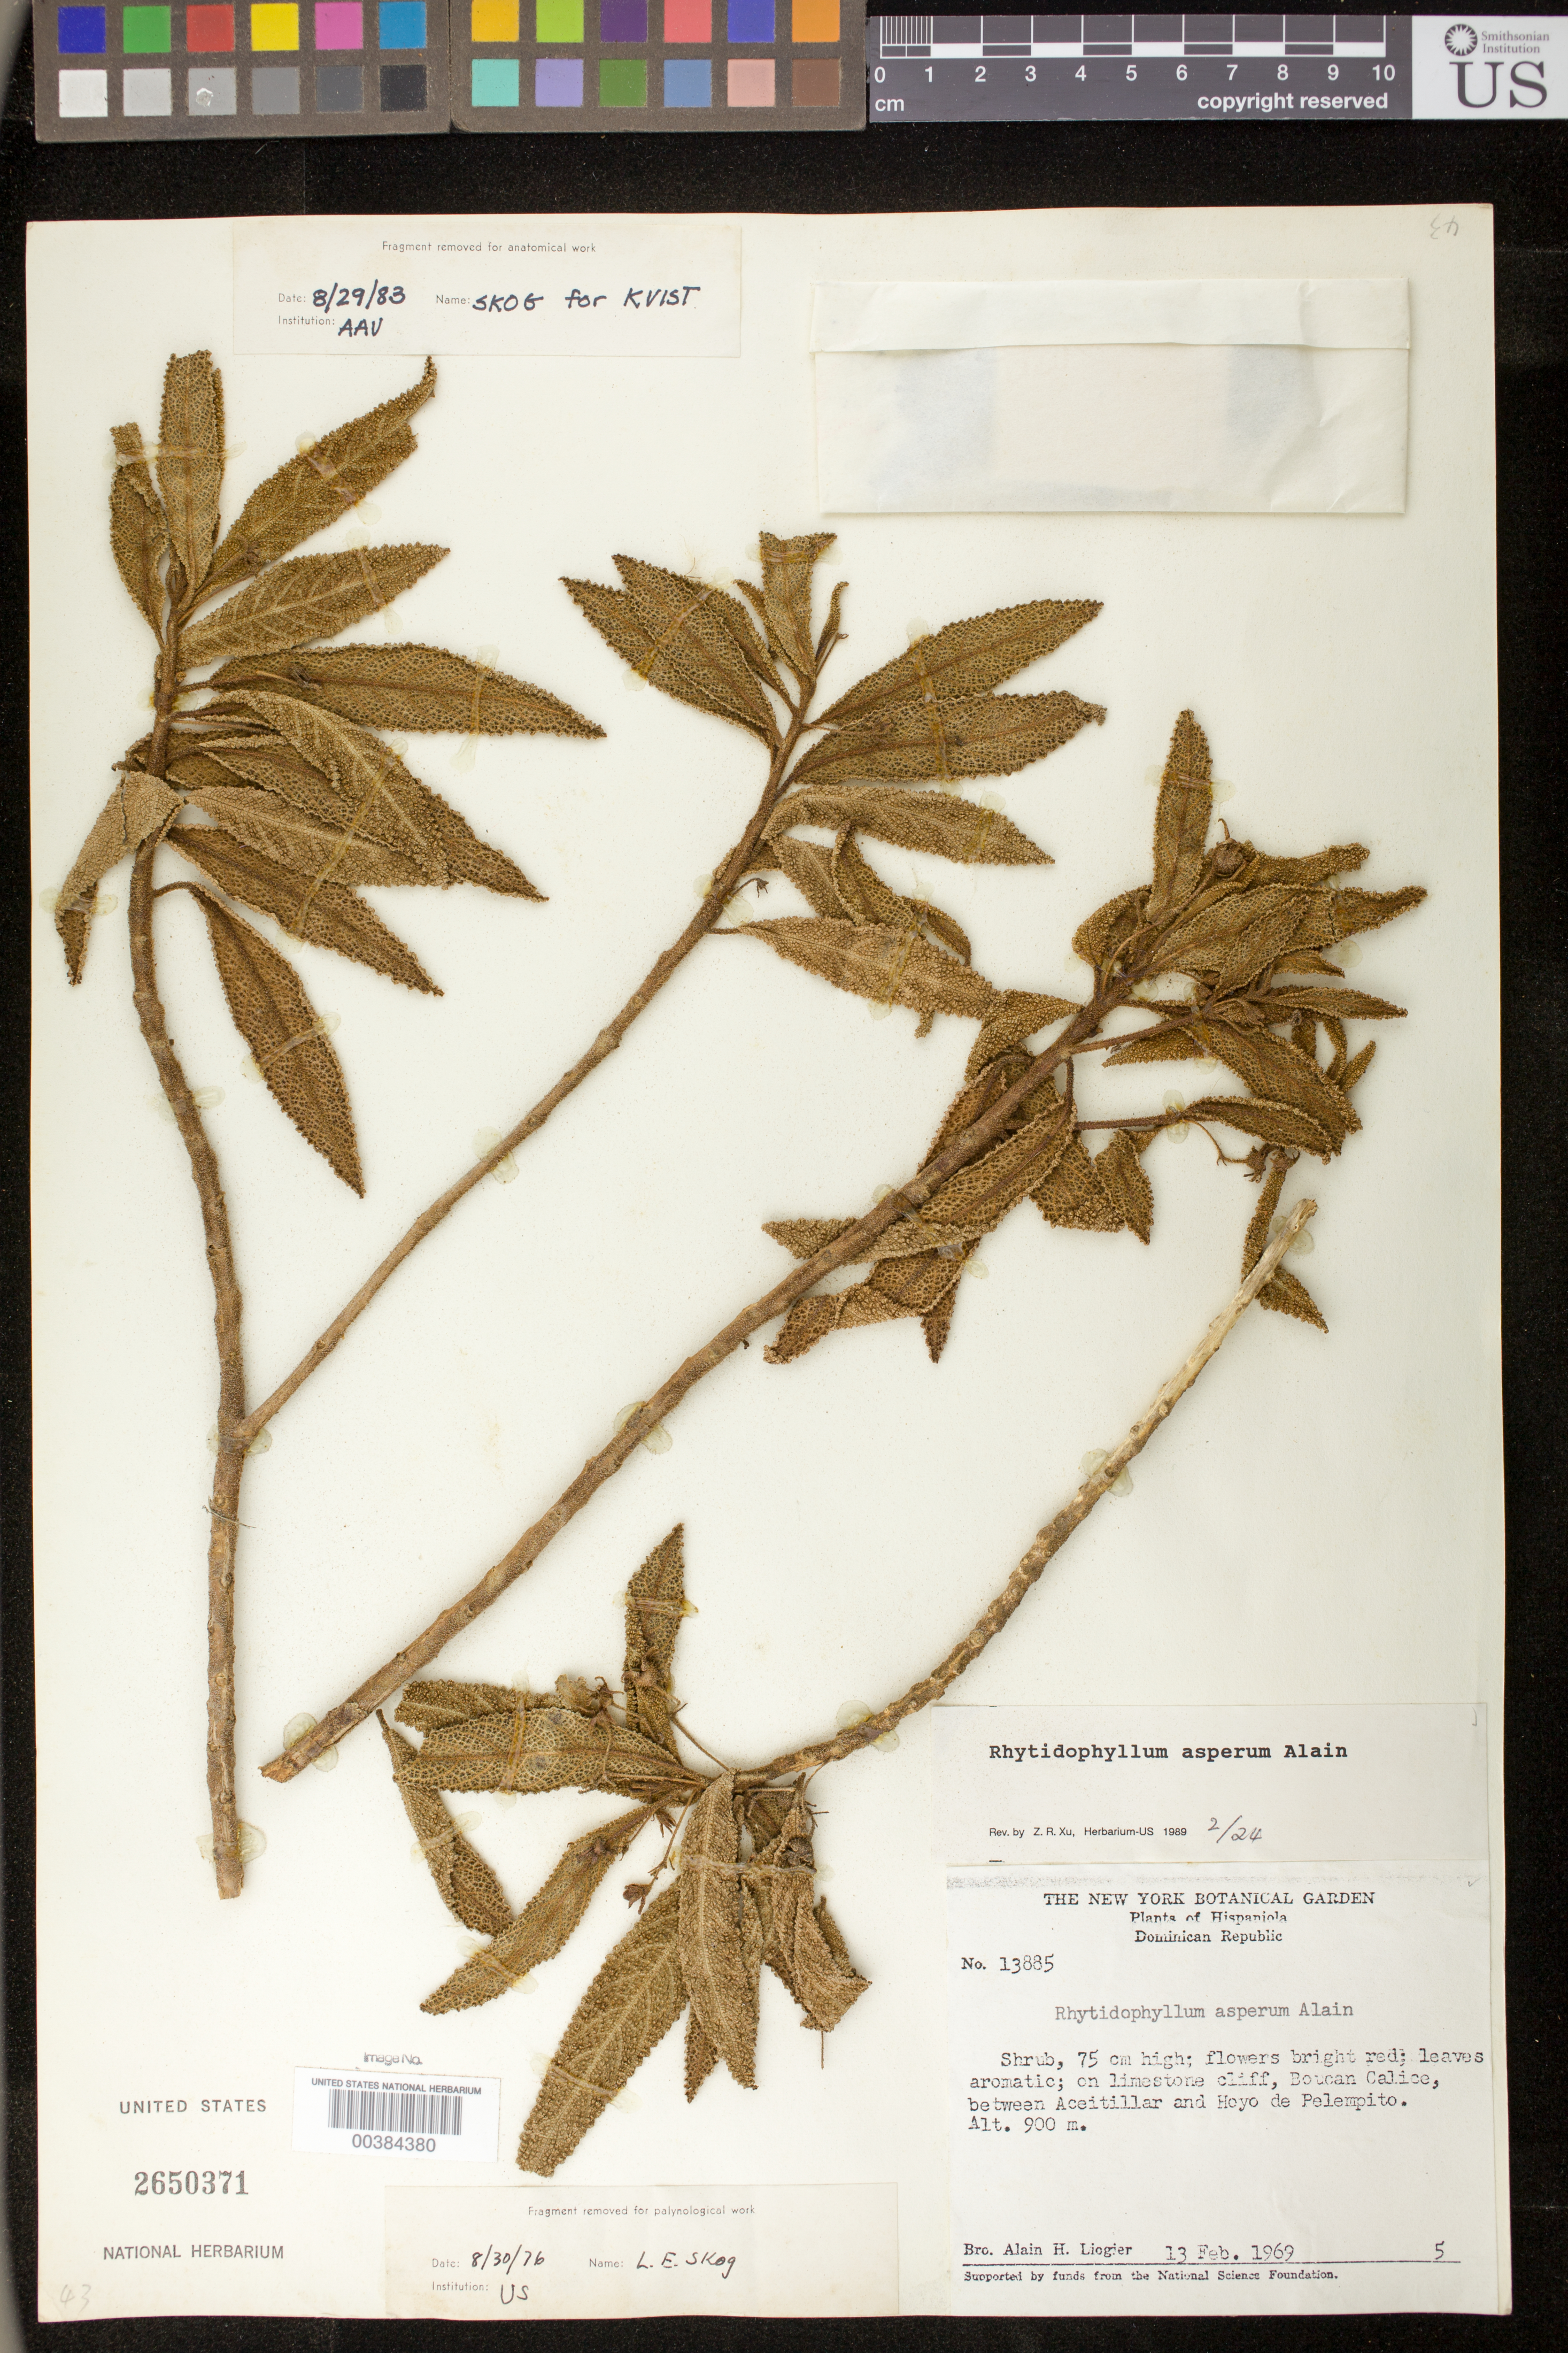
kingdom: Plantae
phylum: Tracheophyta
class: Magnoliopsida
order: Lamiales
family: Gesneriaceae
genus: Rhytidophyllum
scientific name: Rhytidophyllum asperum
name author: Alain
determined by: Skog, Laurence E.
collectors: A. H. Liogier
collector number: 13885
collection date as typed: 13 Feb 1969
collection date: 1969-02-13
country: Dominican Republic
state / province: Pedernales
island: Hispaniola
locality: Boucan Calice, between Aceitillar and Hoyo de Pelempito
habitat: On limestone cliff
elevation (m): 900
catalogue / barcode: US 2650371